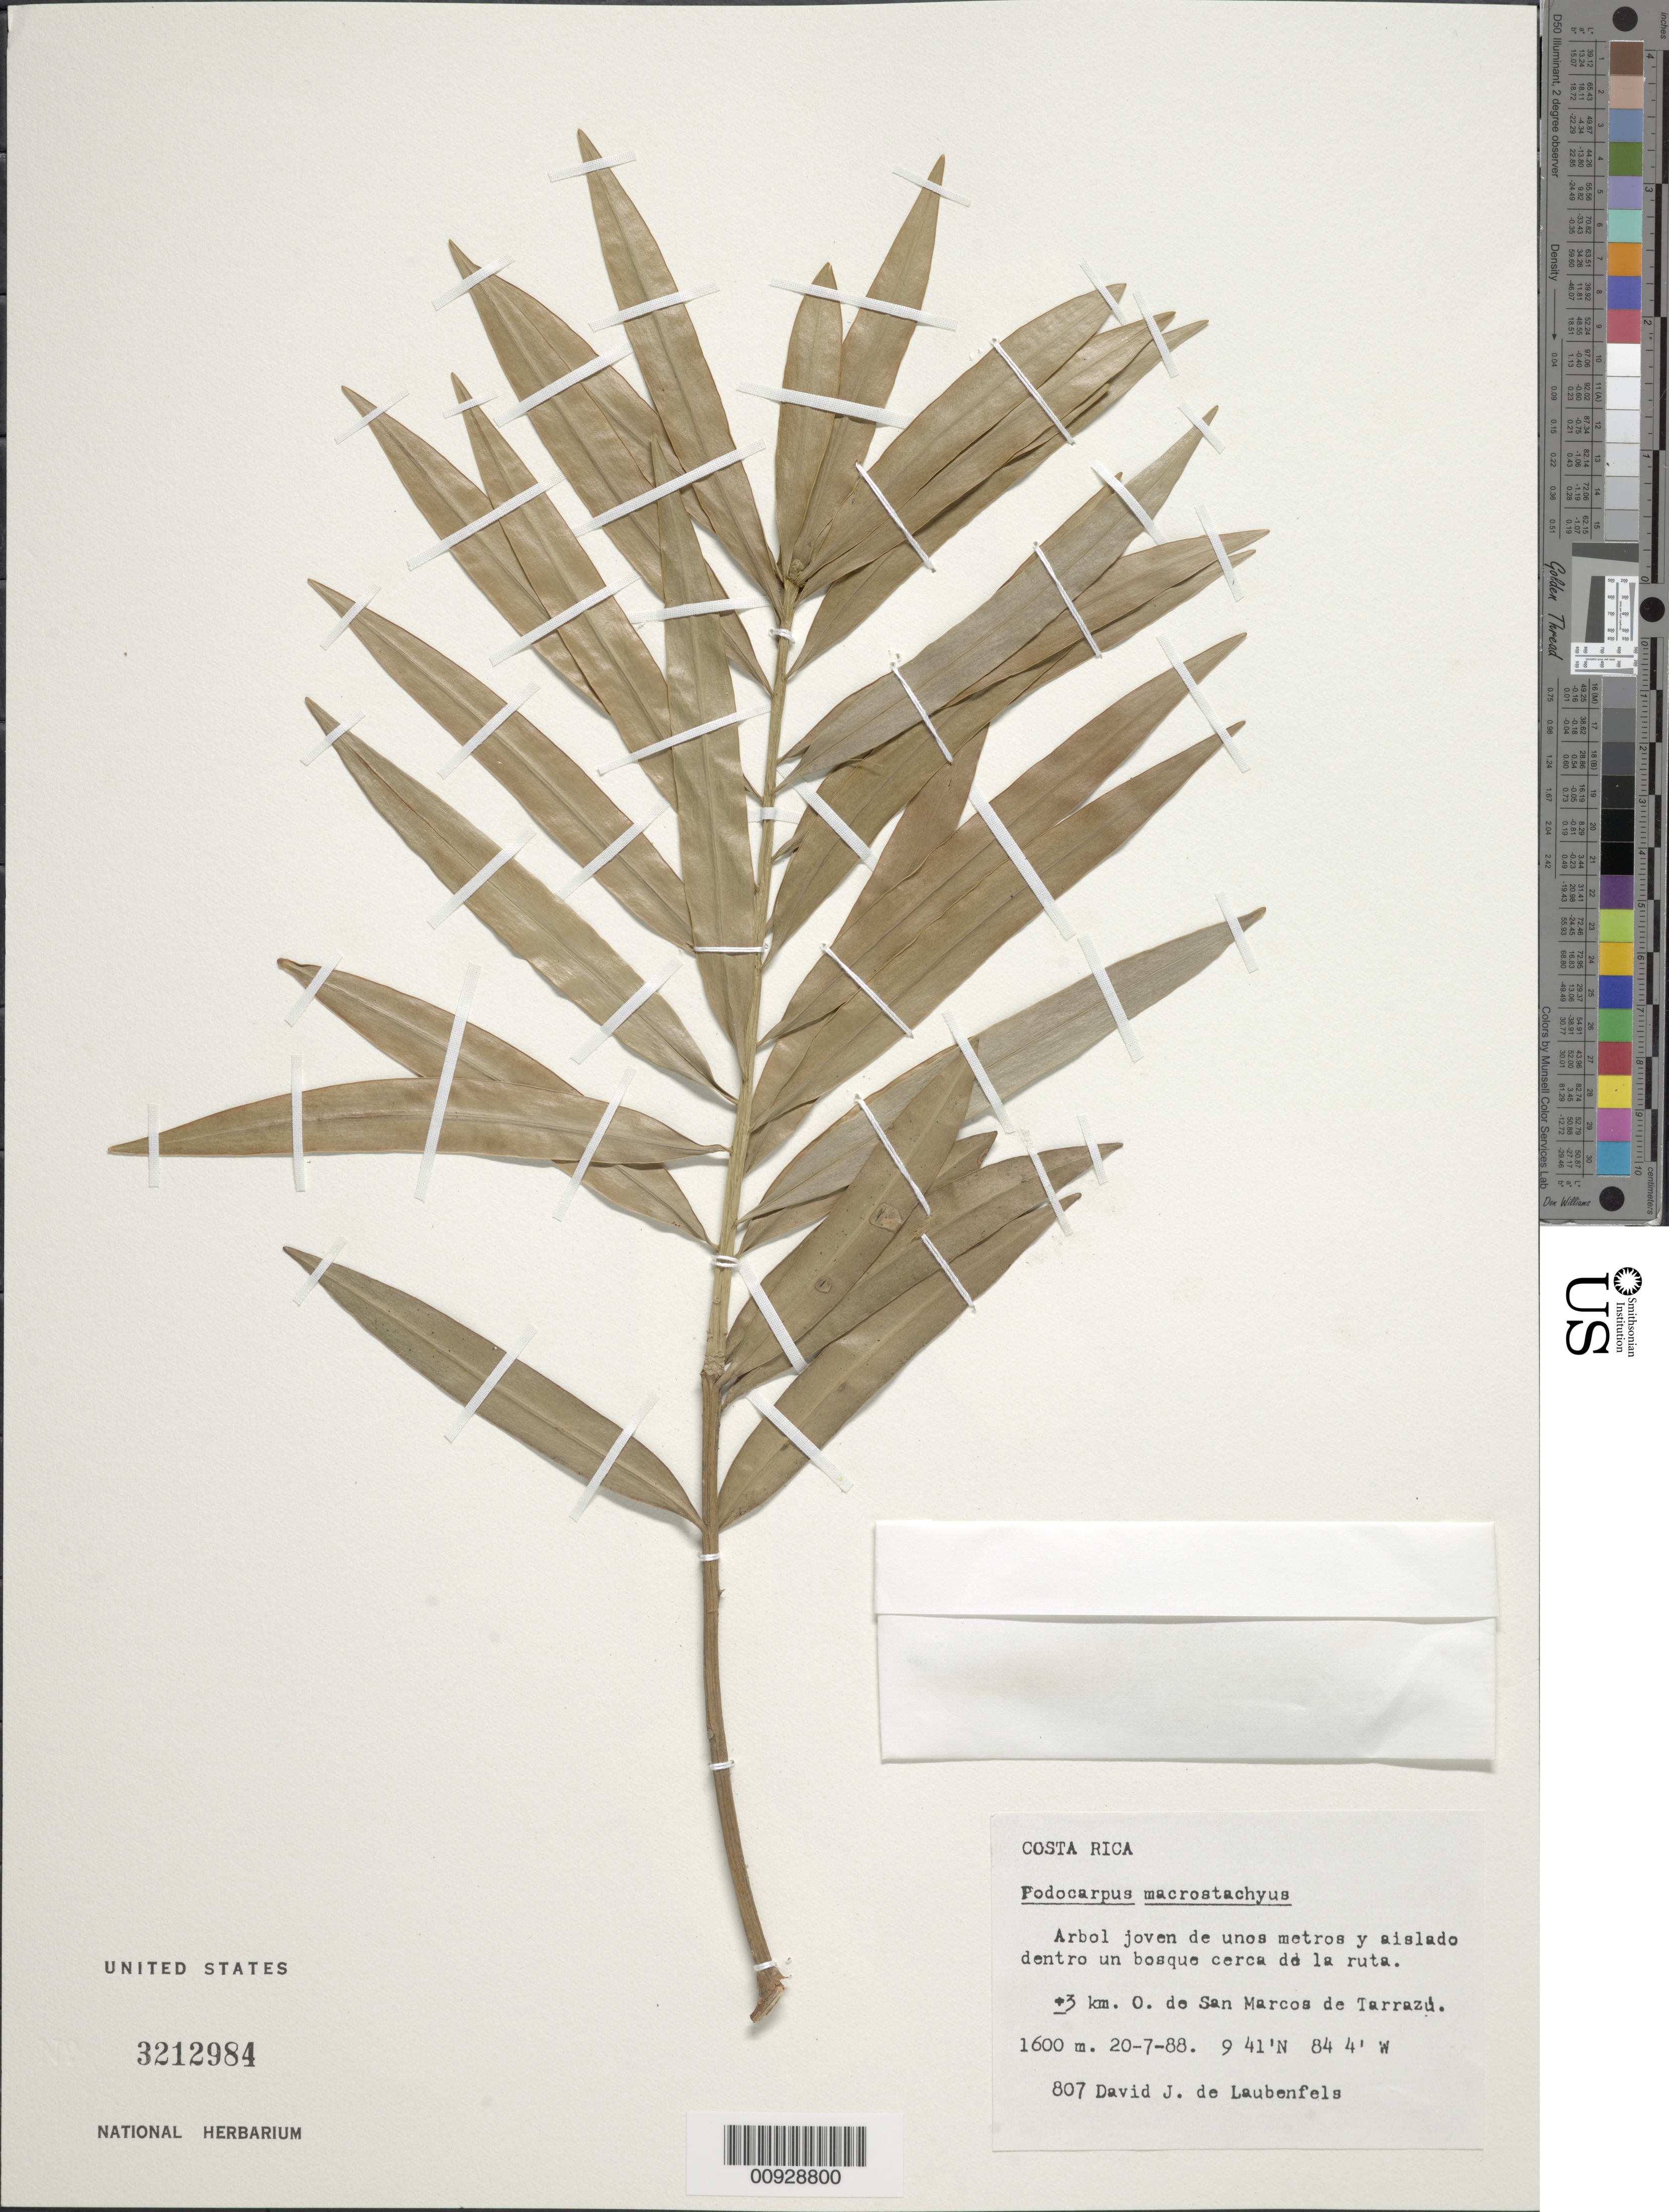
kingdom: Plantae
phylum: Tracheophyta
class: Pinopsida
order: Pinales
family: Podocarpaceae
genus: Podocarpus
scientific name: Podocarpus macrostachyus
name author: Parl.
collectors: D. J. de Laubenfels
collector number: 807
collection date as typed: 20 Jul 1988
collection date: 1988-07-20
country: Costa Rica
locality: ± 3 km. O de San Marcos de Tarrazú.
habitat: Aislado dentro un bosque cerca de la ruta.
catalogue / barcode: US 3212984